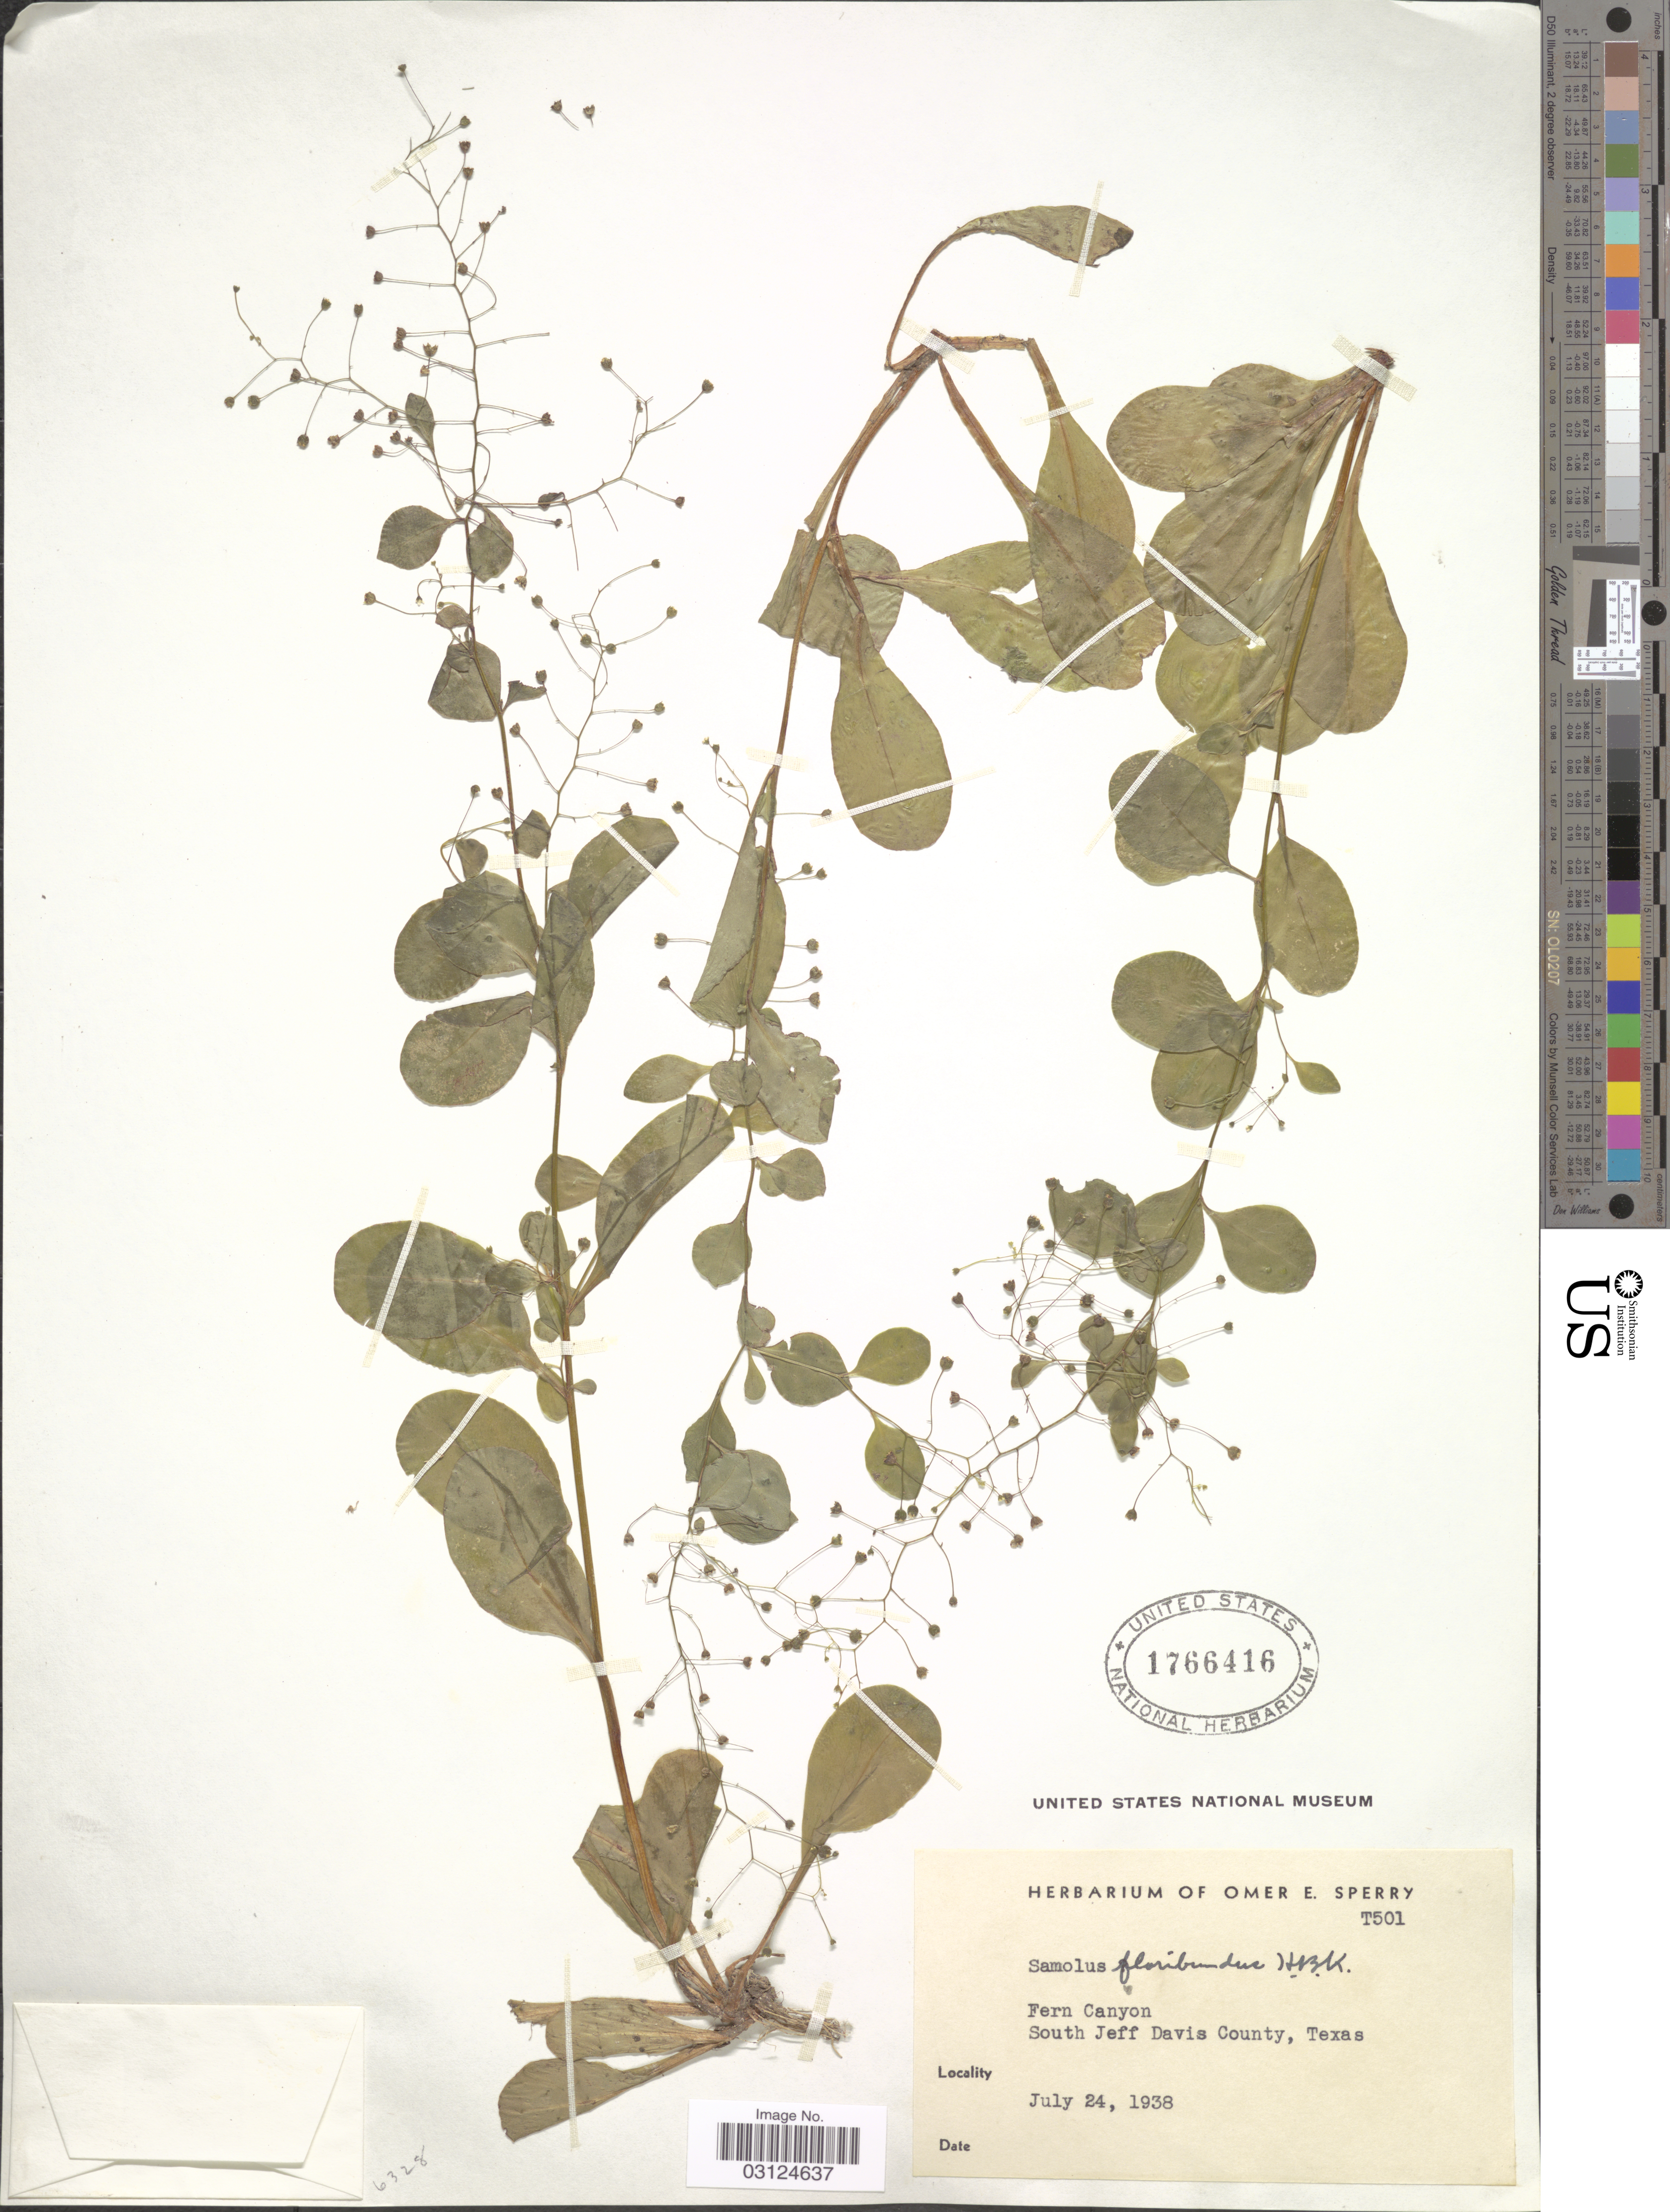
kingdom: Plantae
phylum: Tracheophyta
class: Magnoliopsida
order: Ericales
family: Primulaceae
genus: Samolus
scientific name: Samolus parviflorus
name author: Raf.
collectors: ex. herb. Omer E. Sperry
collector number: T501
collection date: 1938-07-24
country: United States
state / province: Texas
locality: Fern Canyon. South Jeff Davis County.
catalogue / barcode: US 1766416